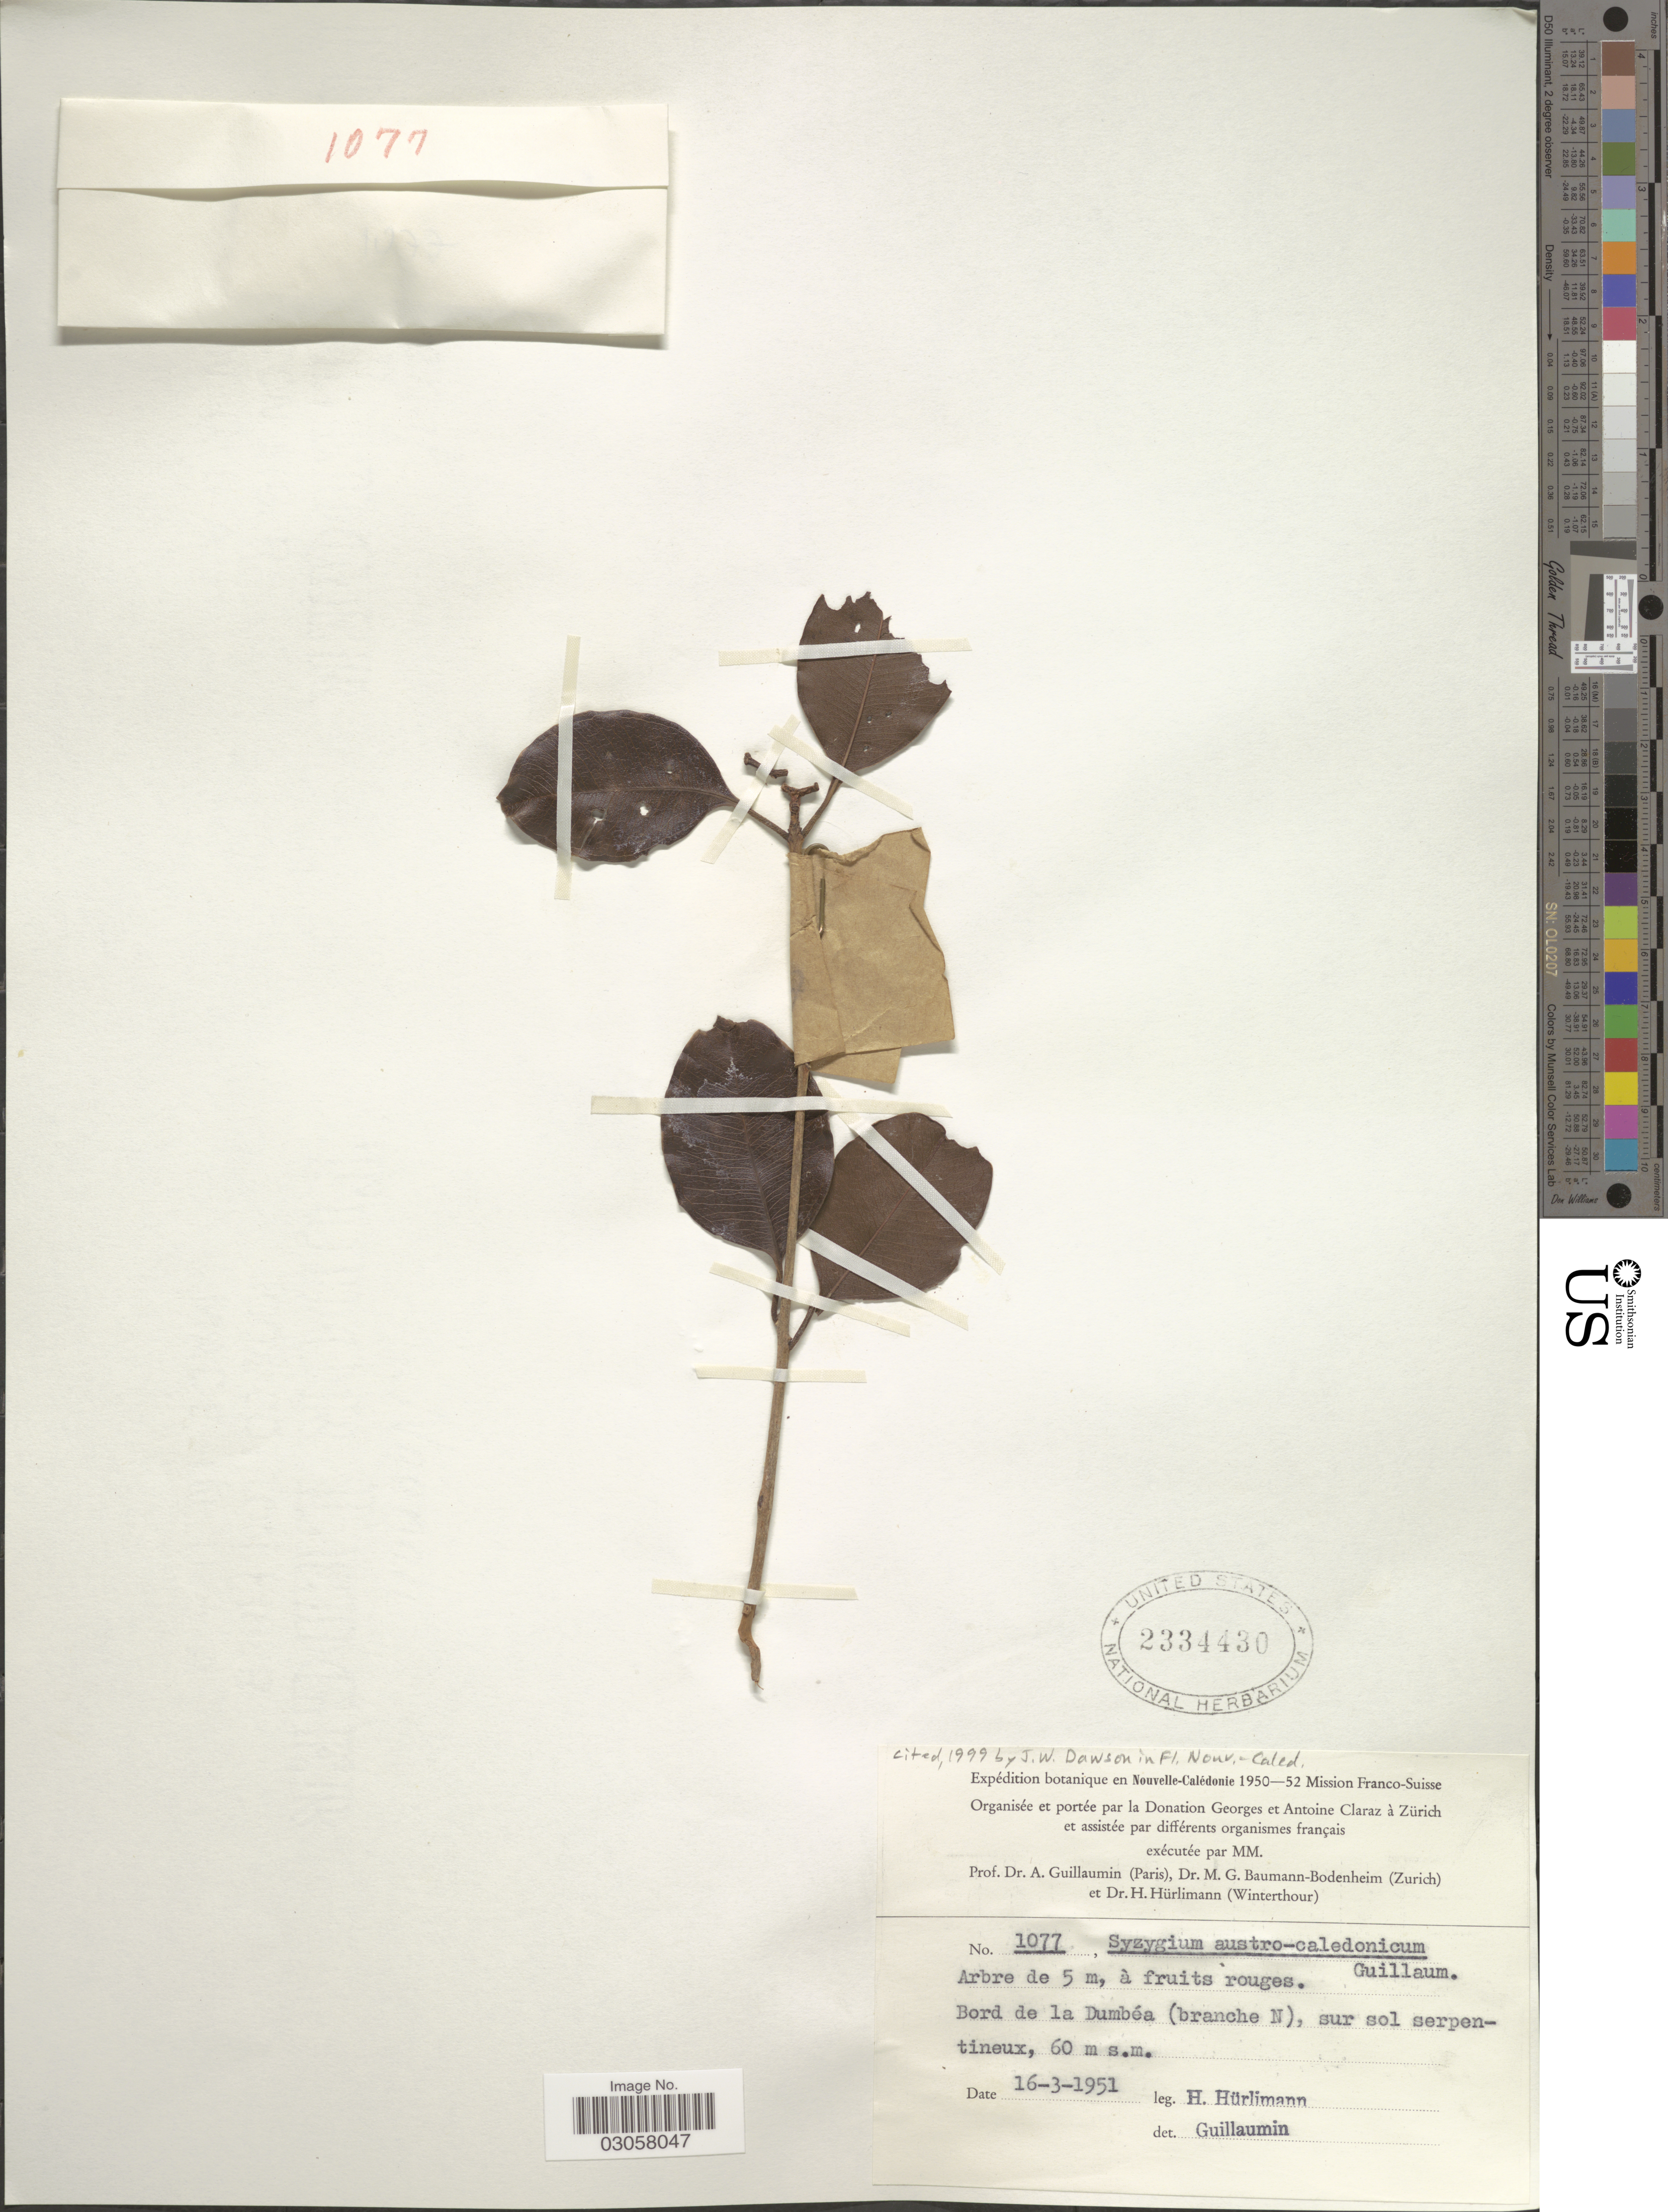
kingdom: Plantae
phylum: Tracheophyta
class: Magnoliopsida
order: Myrtales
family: Myrtaceae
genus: Syzygium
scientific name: Syzygium austro-caledonicum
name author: (Seem.) Guillaumin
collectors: H. Hürlimann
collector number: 1077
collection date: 1951-03-16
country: New Caledonia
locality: Bord de la Dumbéa (branche N).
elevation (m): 60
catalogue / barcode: US 2334430